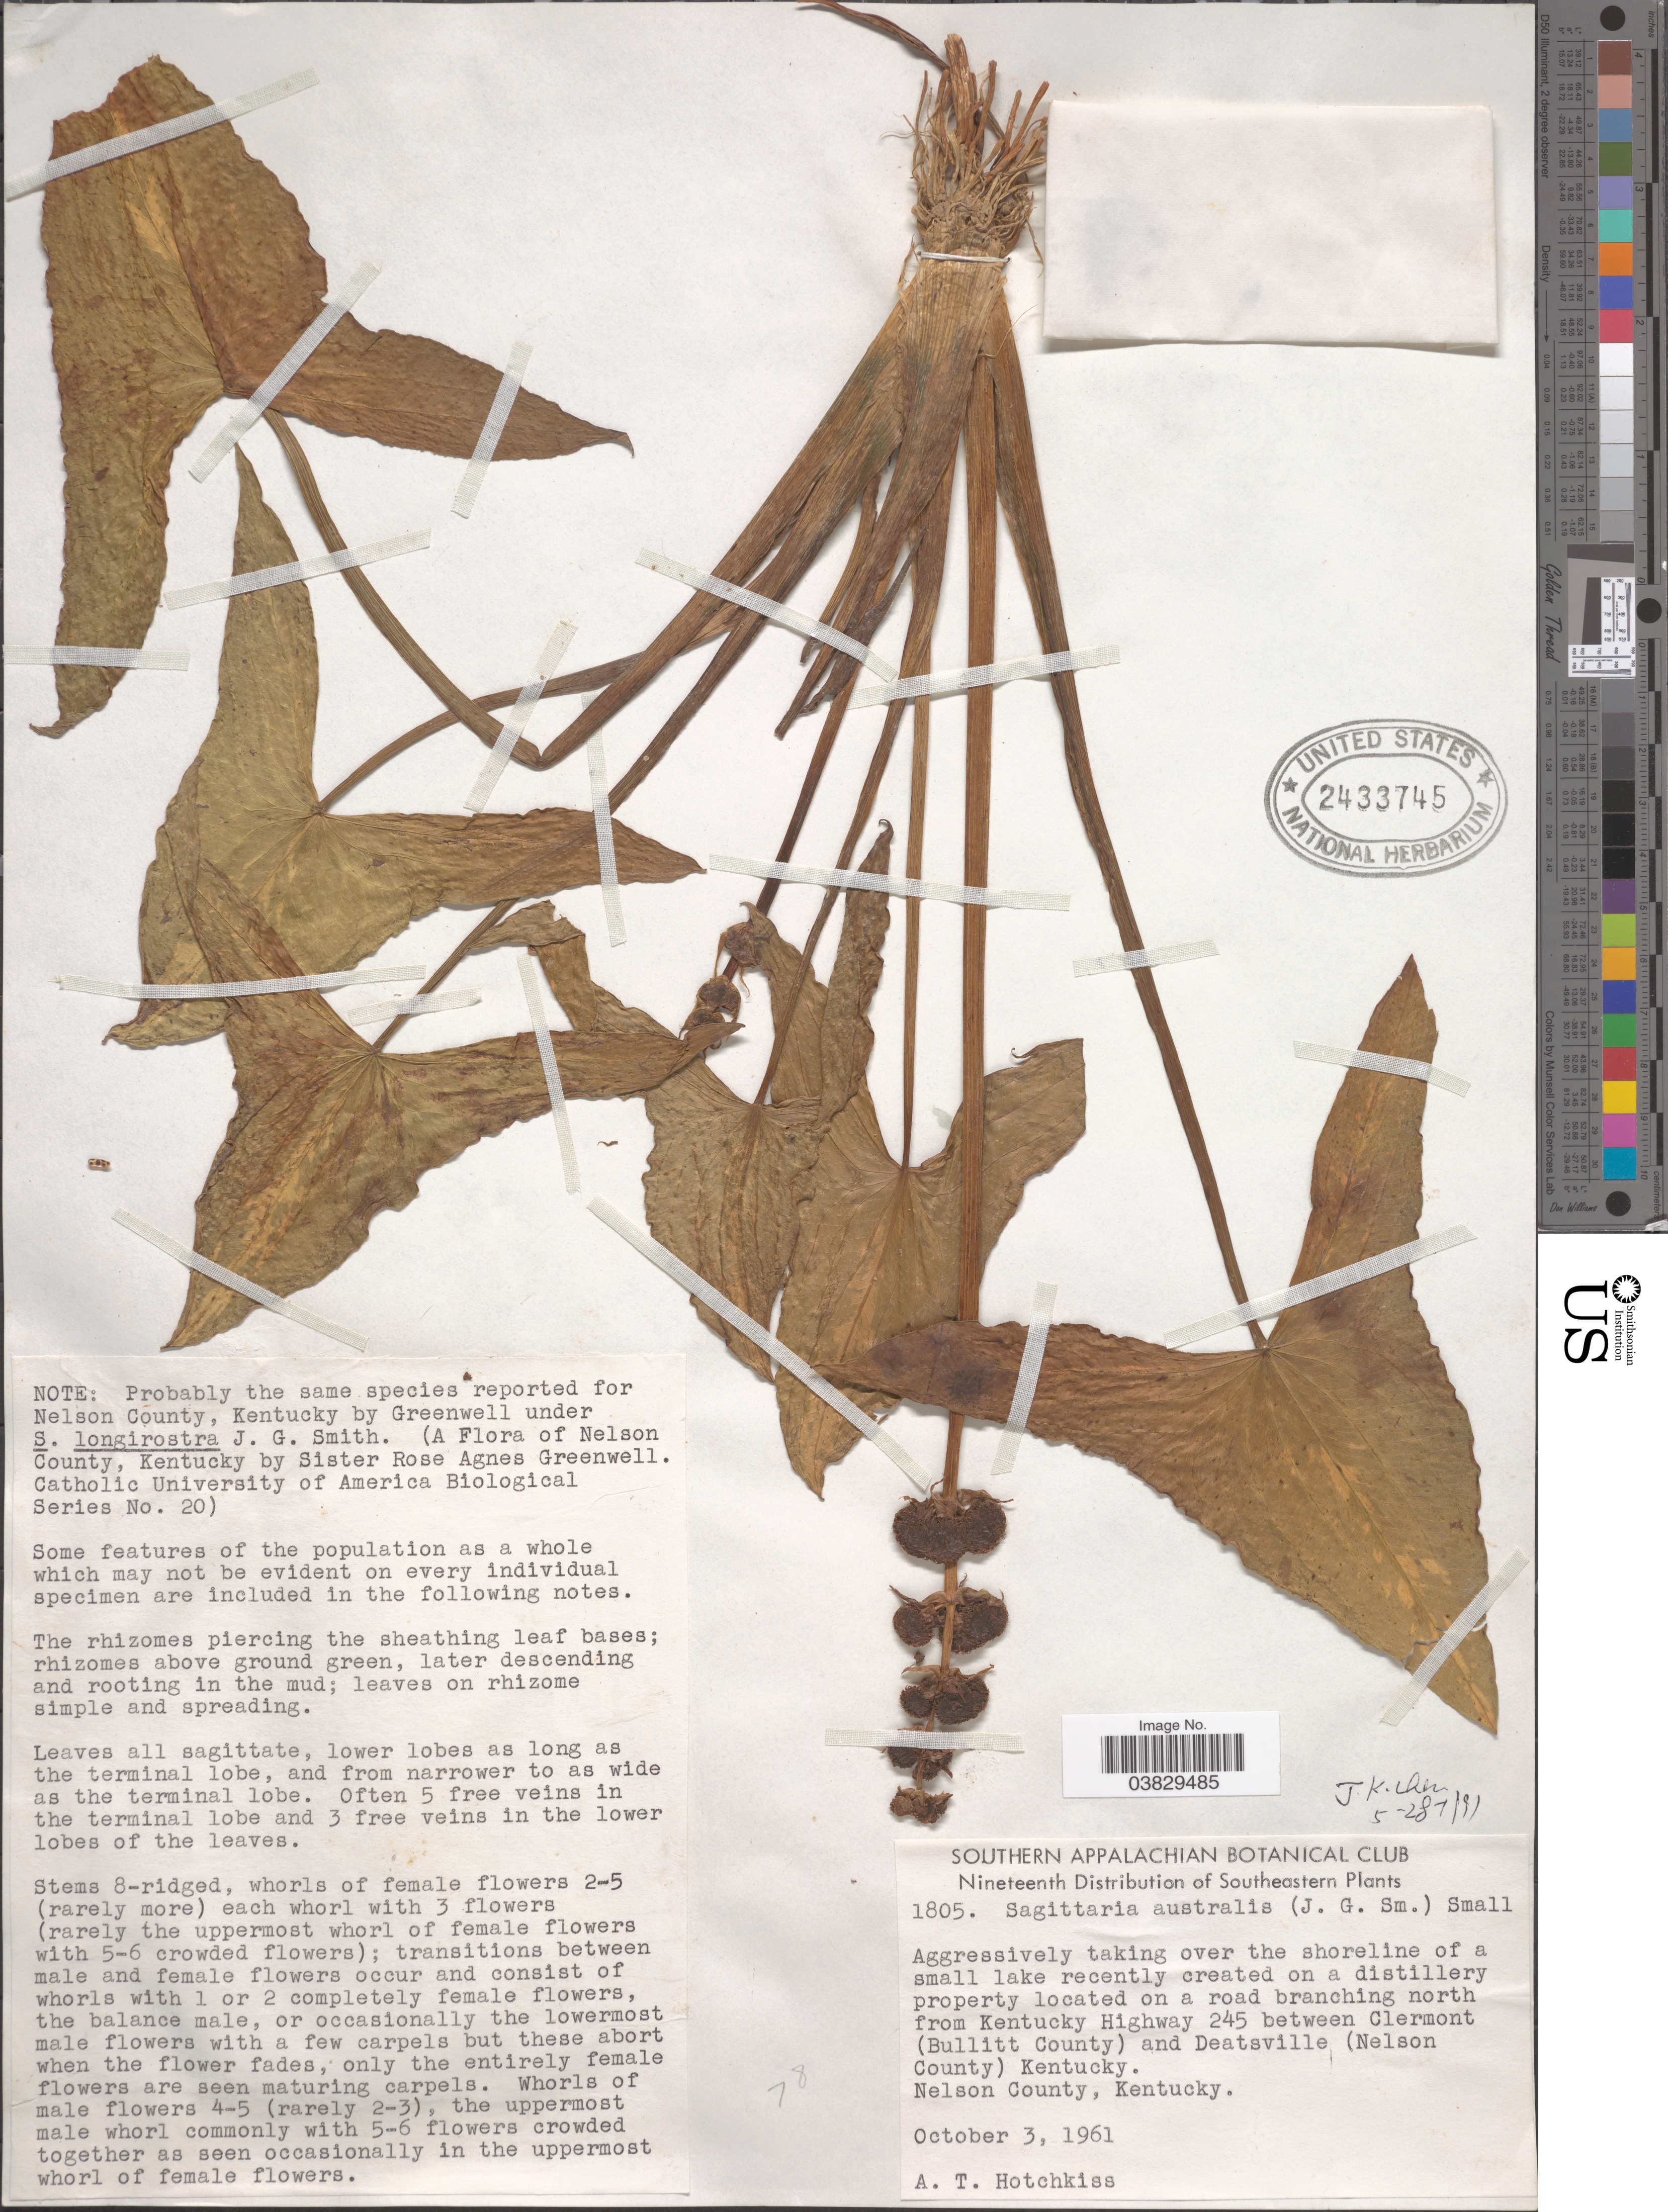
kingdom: Plantae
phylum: Tracheophyta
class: Liliopsida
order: Alismatales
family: Alismataceae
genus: Sagittaria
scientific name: Sagittaria australis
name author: (J.G. Sm. ex C. Mohr) Small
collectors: A. Hotchkiss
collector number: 1805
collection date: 1961-10-03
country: United States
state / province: Kentucky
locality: On a road branching north from Kentucky Highway 245 between Clermont (Bullitt County) and Deatsville (Nelson County). Nelson County.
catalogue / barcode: US 2433745